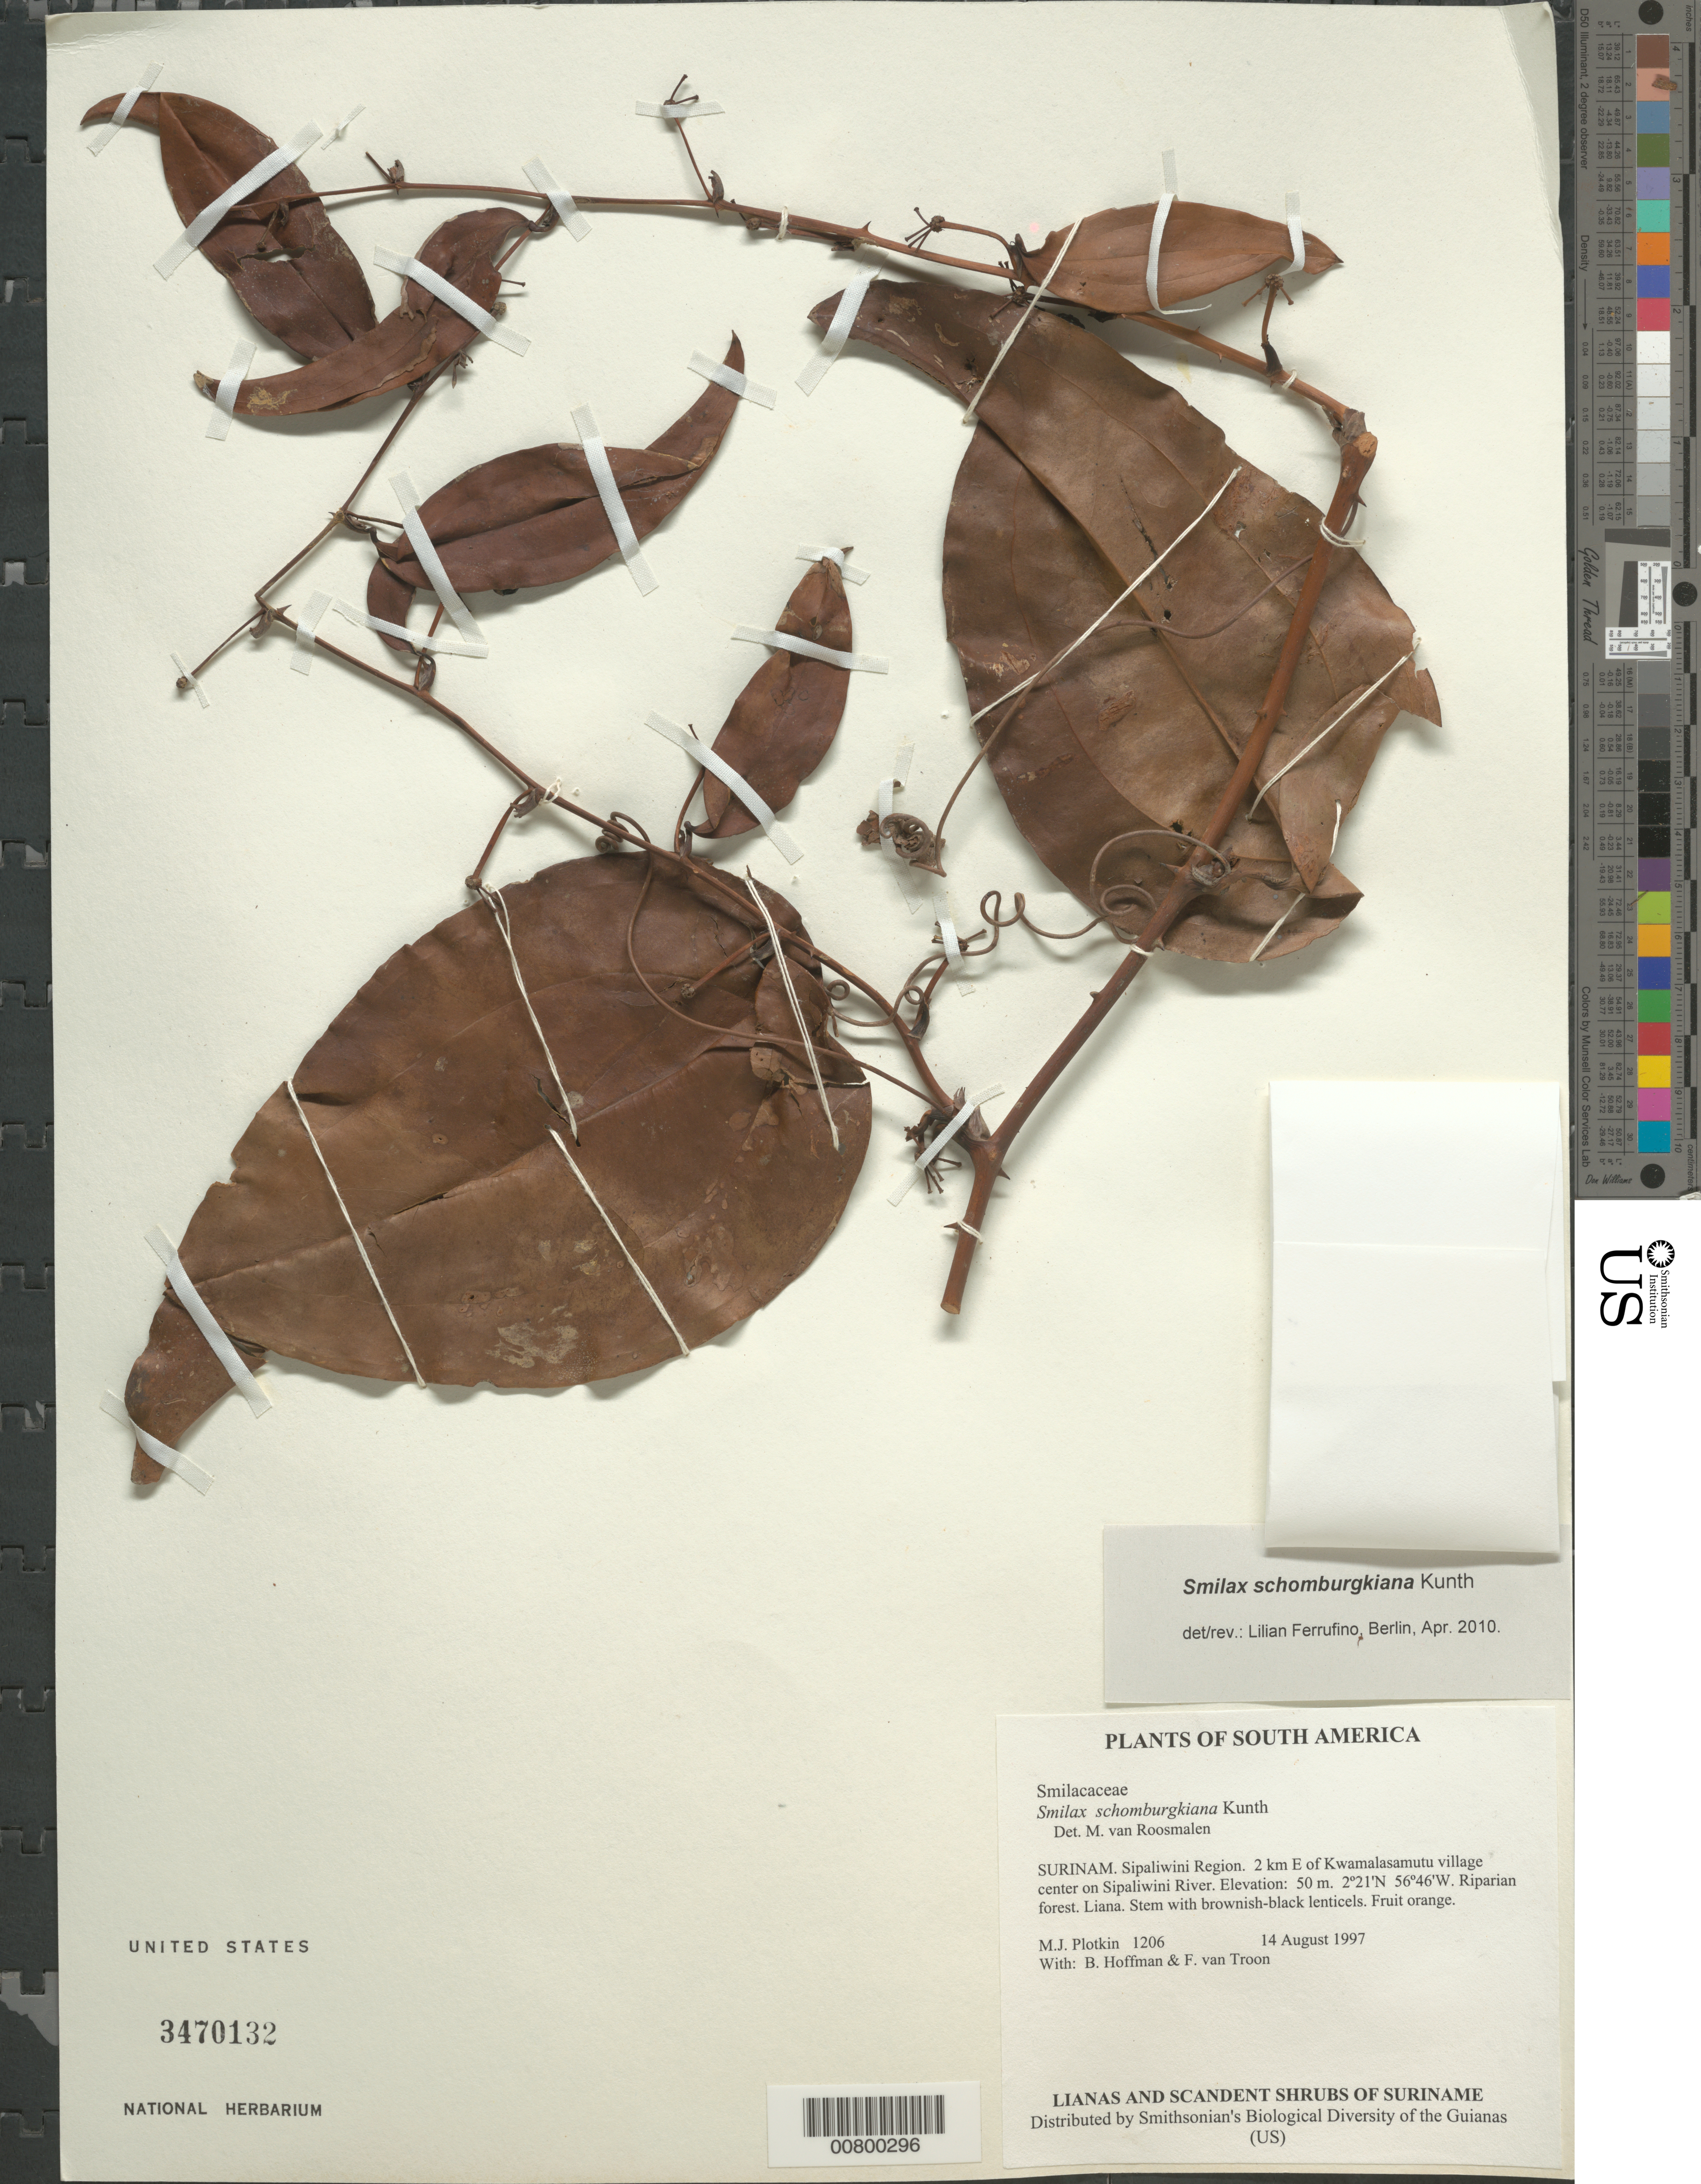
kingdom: Plantae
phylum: Tracheophyta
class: Liliopsida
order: Liliales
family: Smilacaceae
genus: Smilax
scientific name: Smilax schomburgkiana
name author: Kunth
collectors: M. Plotkin, B. Hoffman & F. Van Troon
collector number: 1206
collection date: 1997-08-14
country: Suriname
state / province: Sipaliwini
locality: Surinam. Sipaliwini Region. 2 km E of Kwamalasamutu village center on Sipaliwini River. Riparian forest.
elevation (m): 50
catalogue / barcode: US 3470132